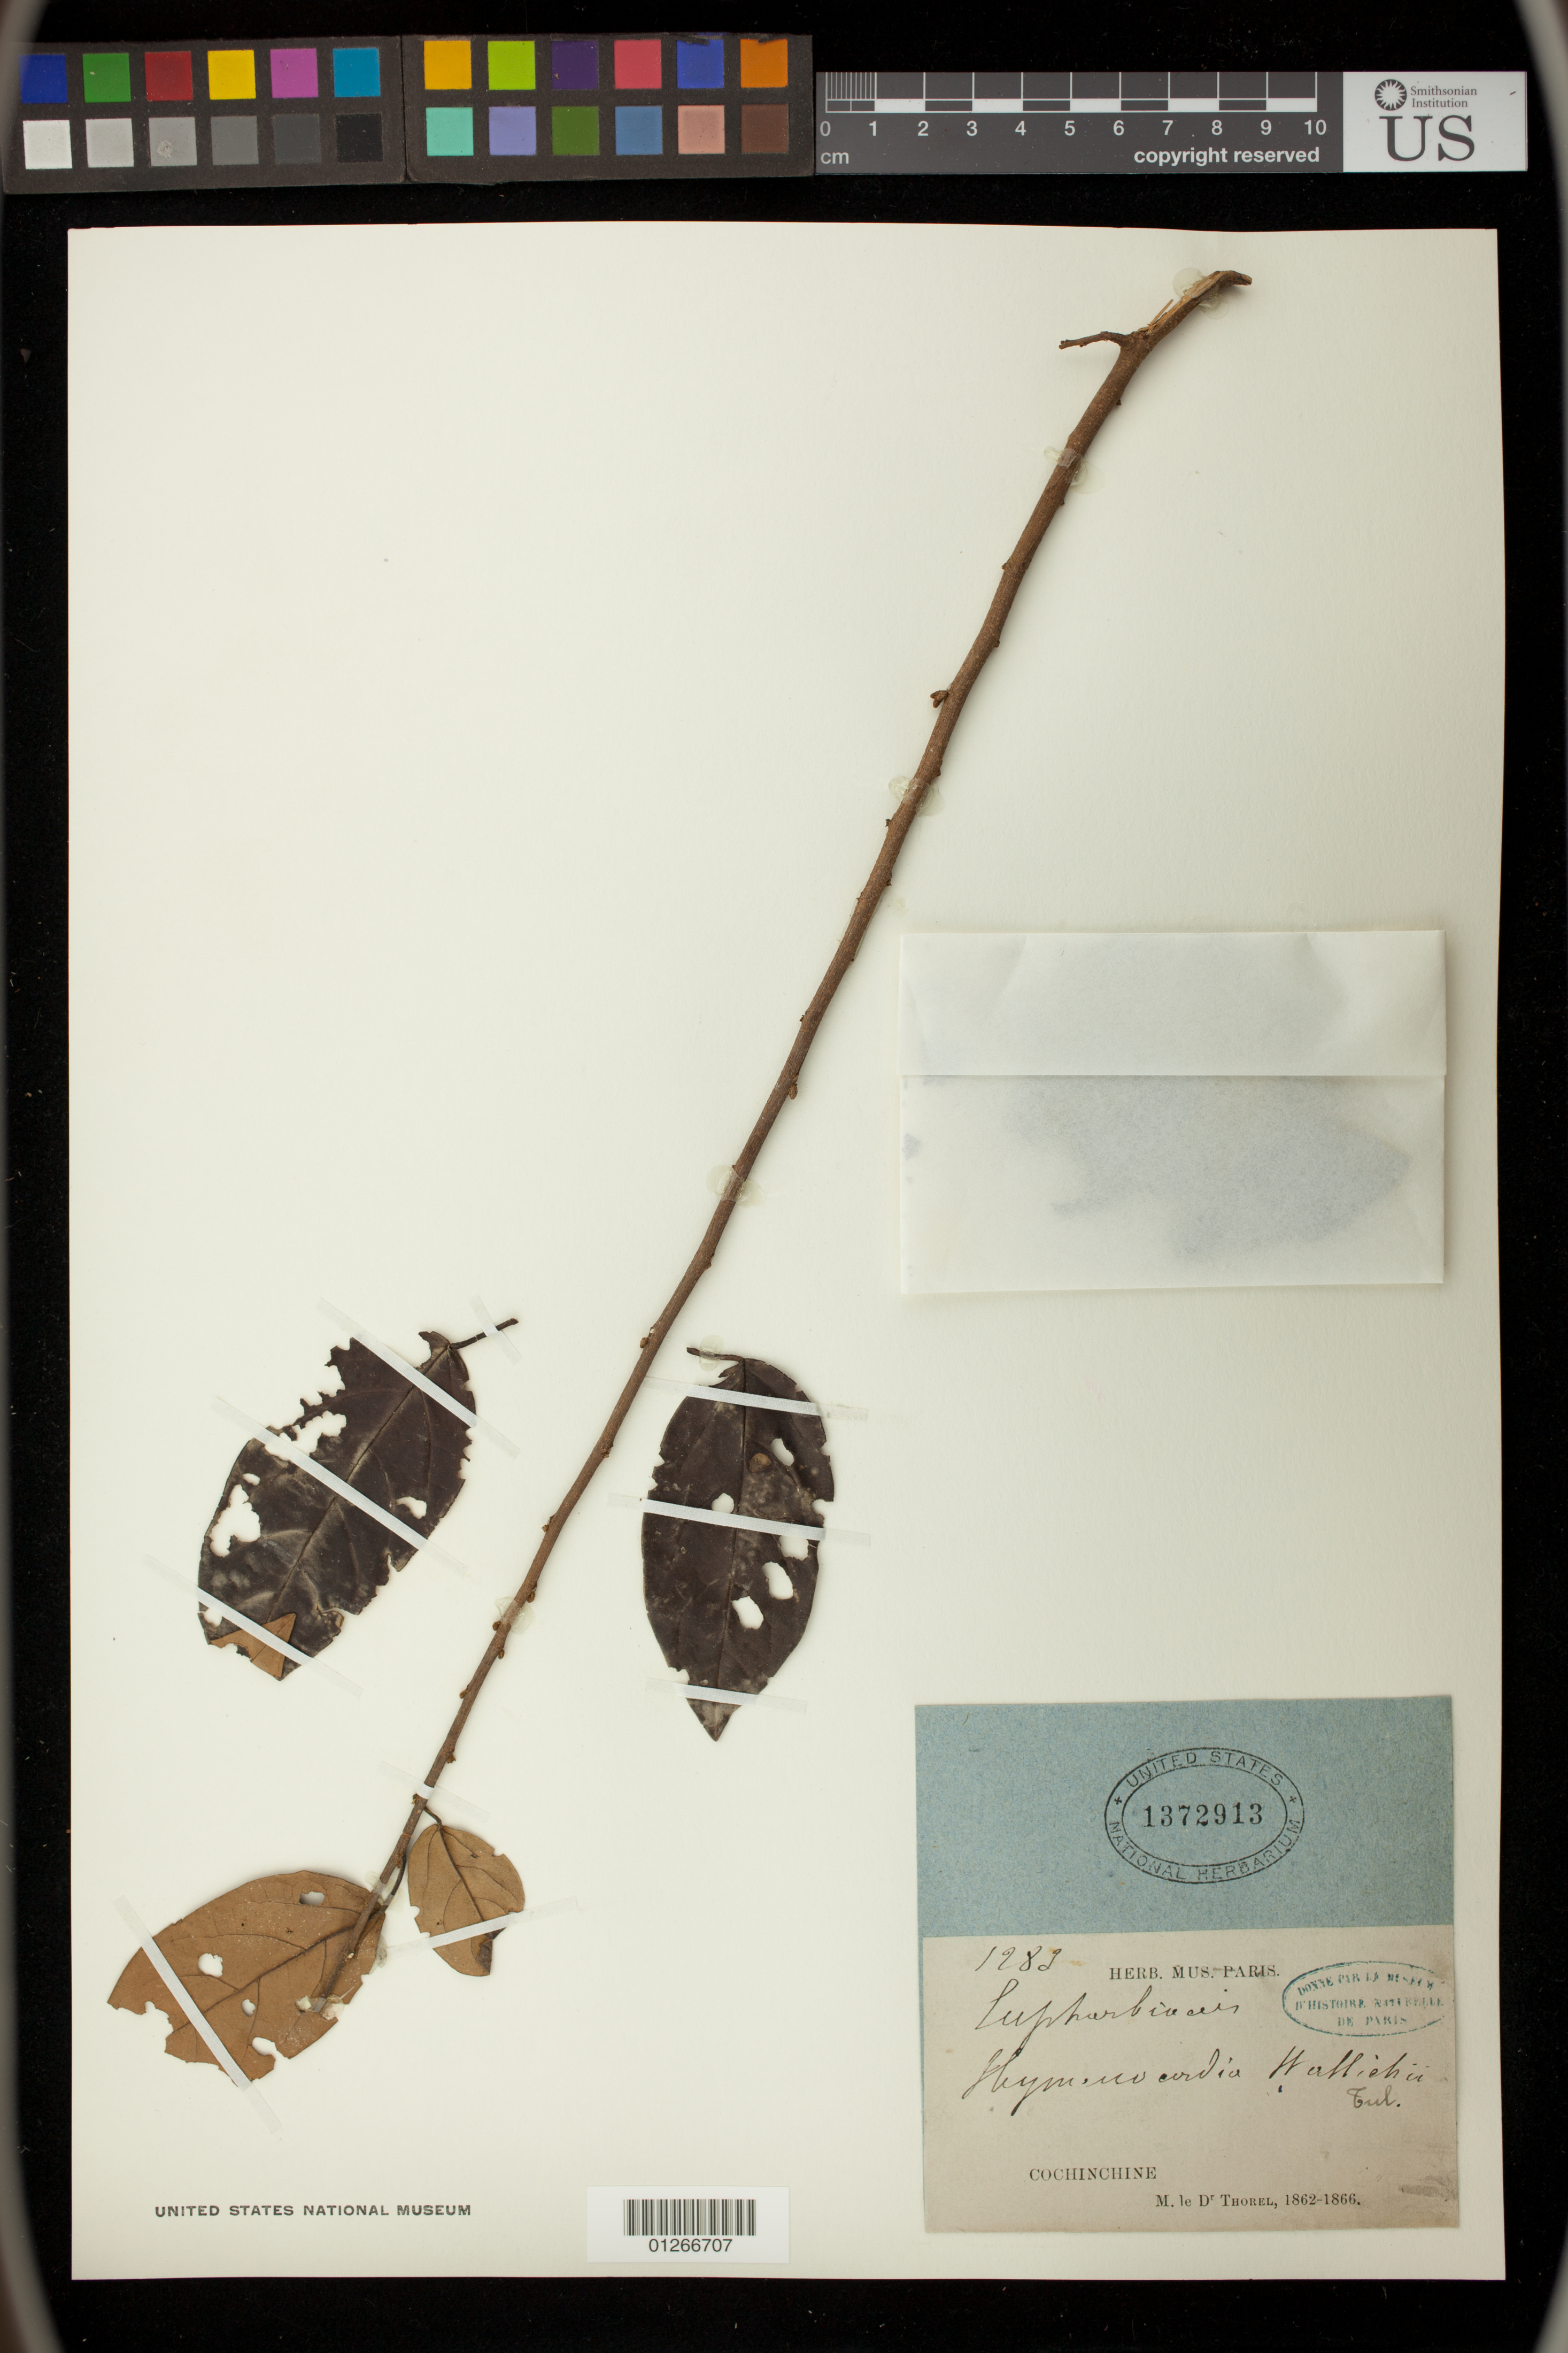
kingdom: Plantae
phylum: Tracheophyta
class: Magnoliopsida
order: Malpighiales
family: Phyllanthaceae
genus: Hymenocardia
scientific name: Hymenocardia wallichii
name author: Tul.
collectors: C. Thorel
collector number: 1283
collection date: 1862/1866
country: Vietnam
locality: Cochinchina